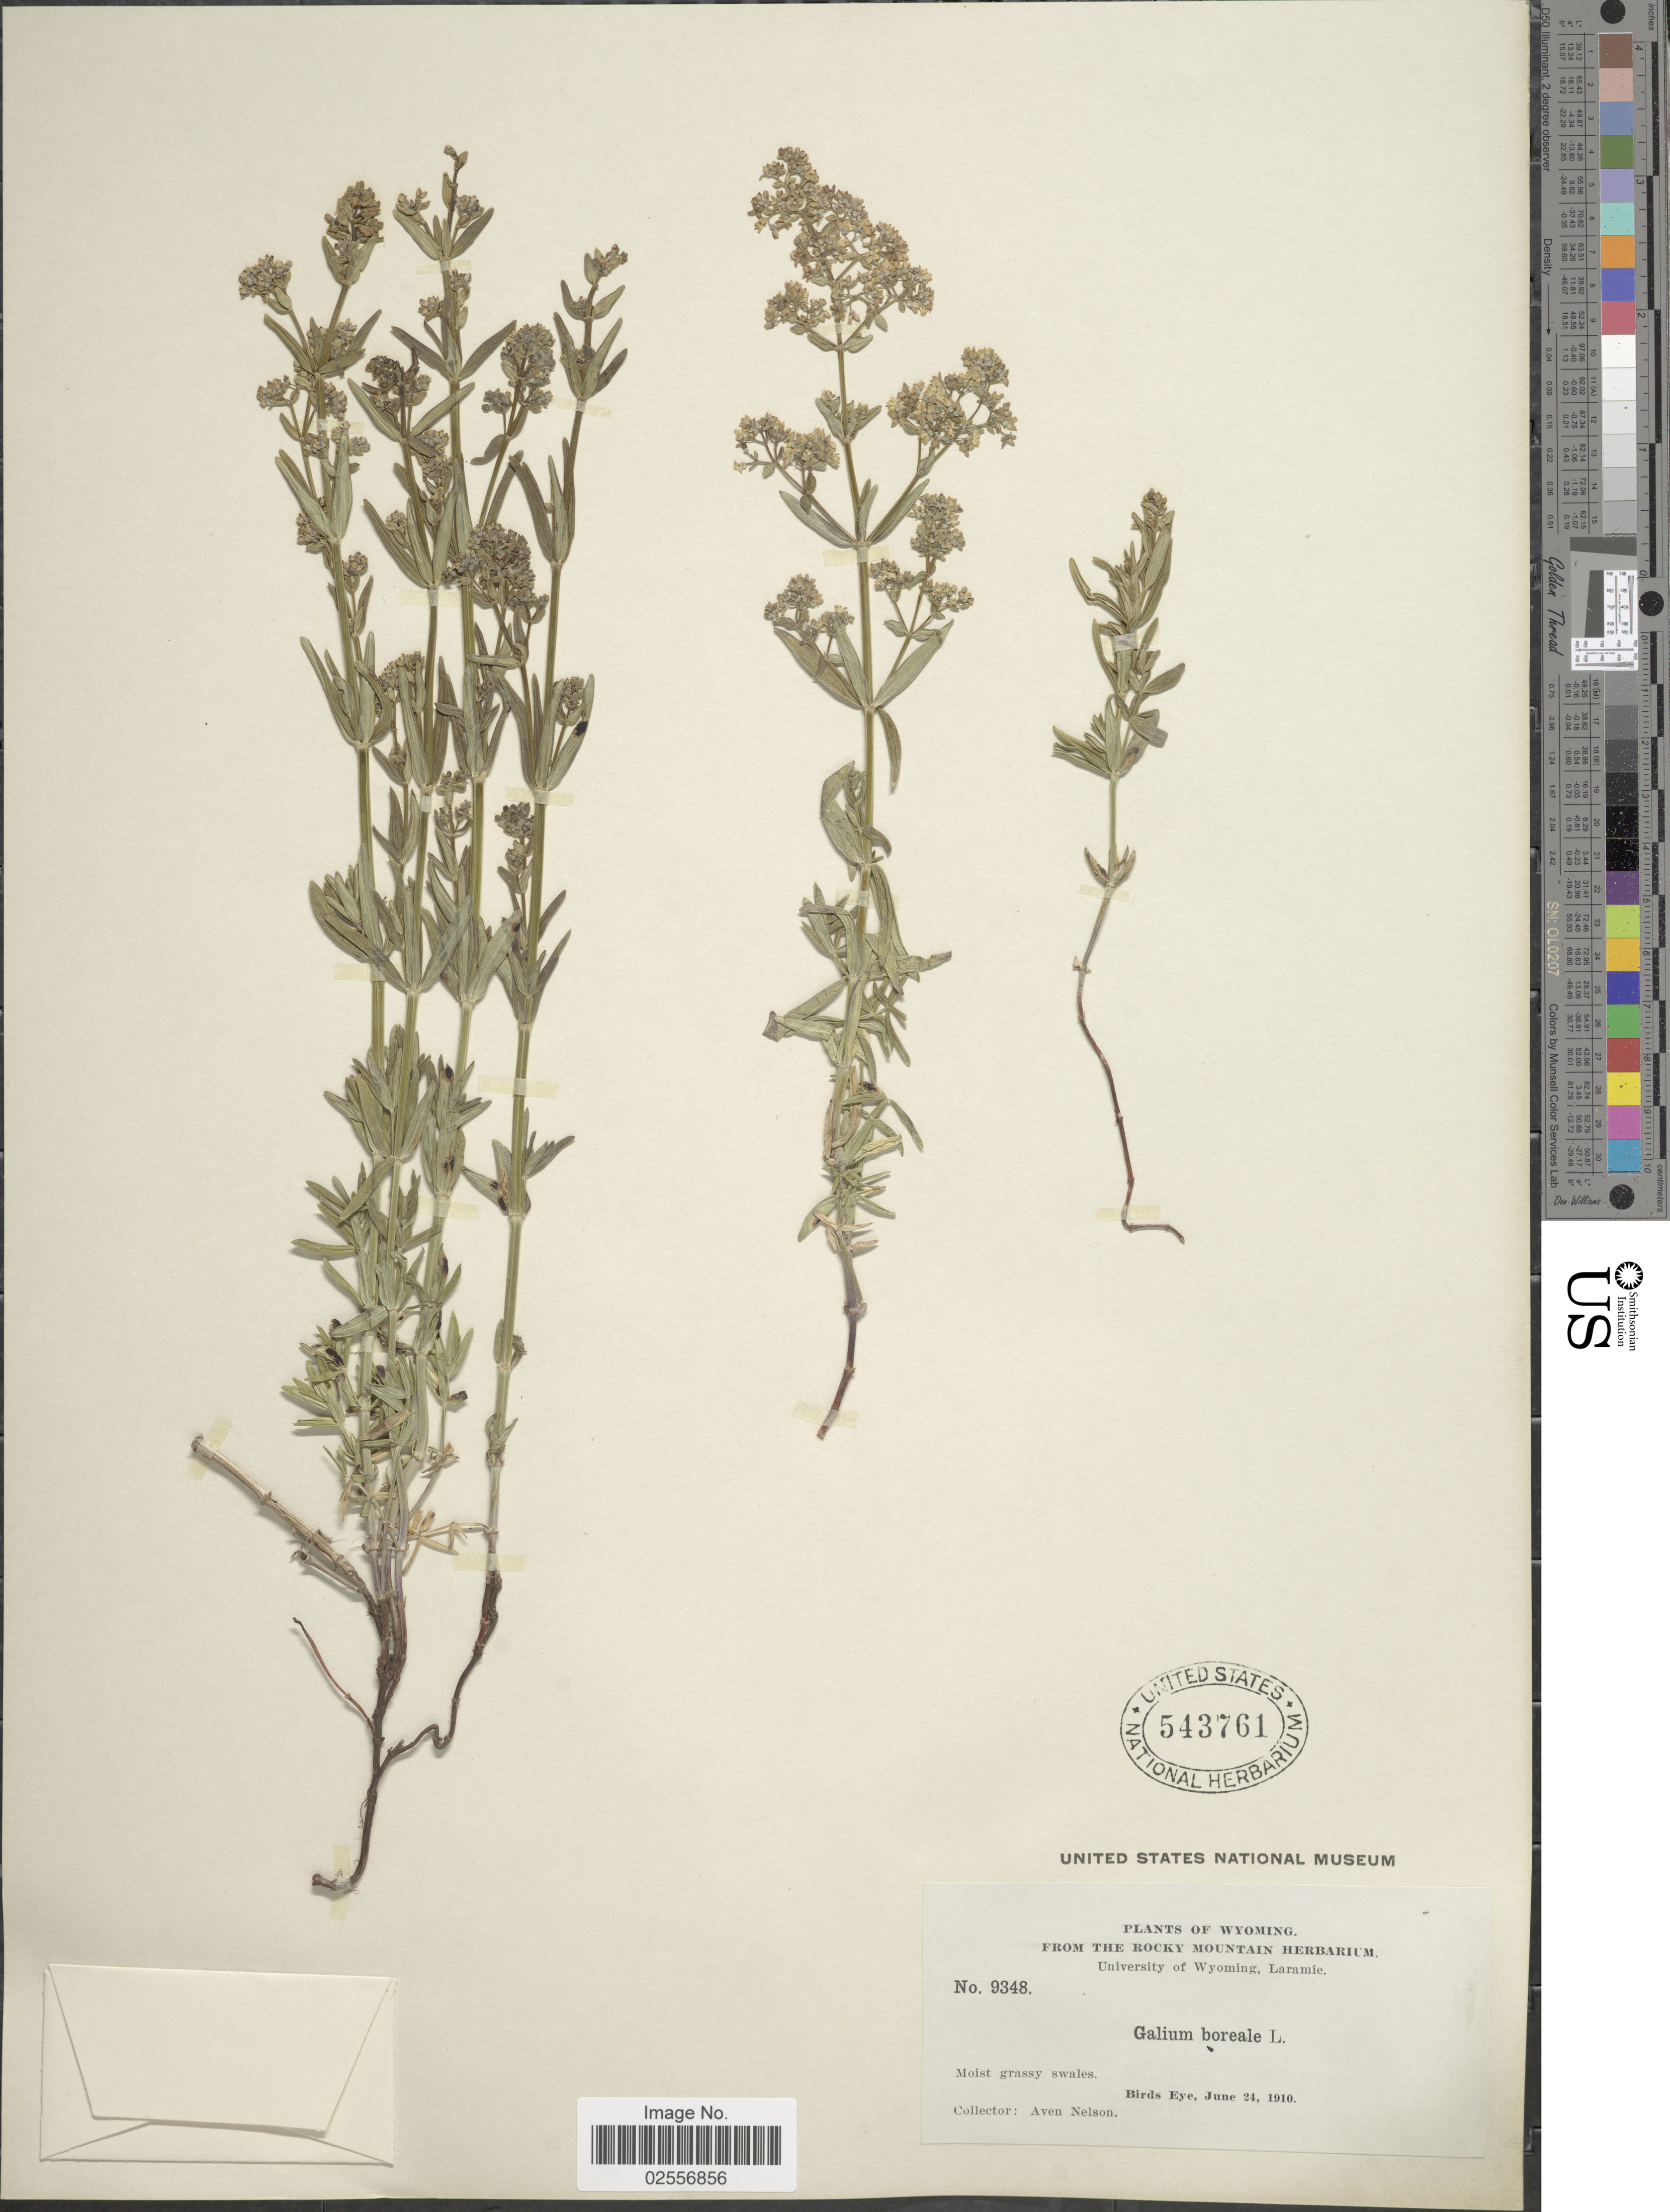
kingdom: Plantae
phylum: Tracheophyta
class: Magnoliopsida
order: Gentianales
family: Rubiaceae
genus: Galium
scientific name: Galium boreale L.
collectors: A. Nelson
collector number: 9348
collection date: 1910-06-24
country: United States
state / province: Wyoming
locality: Birds Eye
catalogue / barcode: US 543761